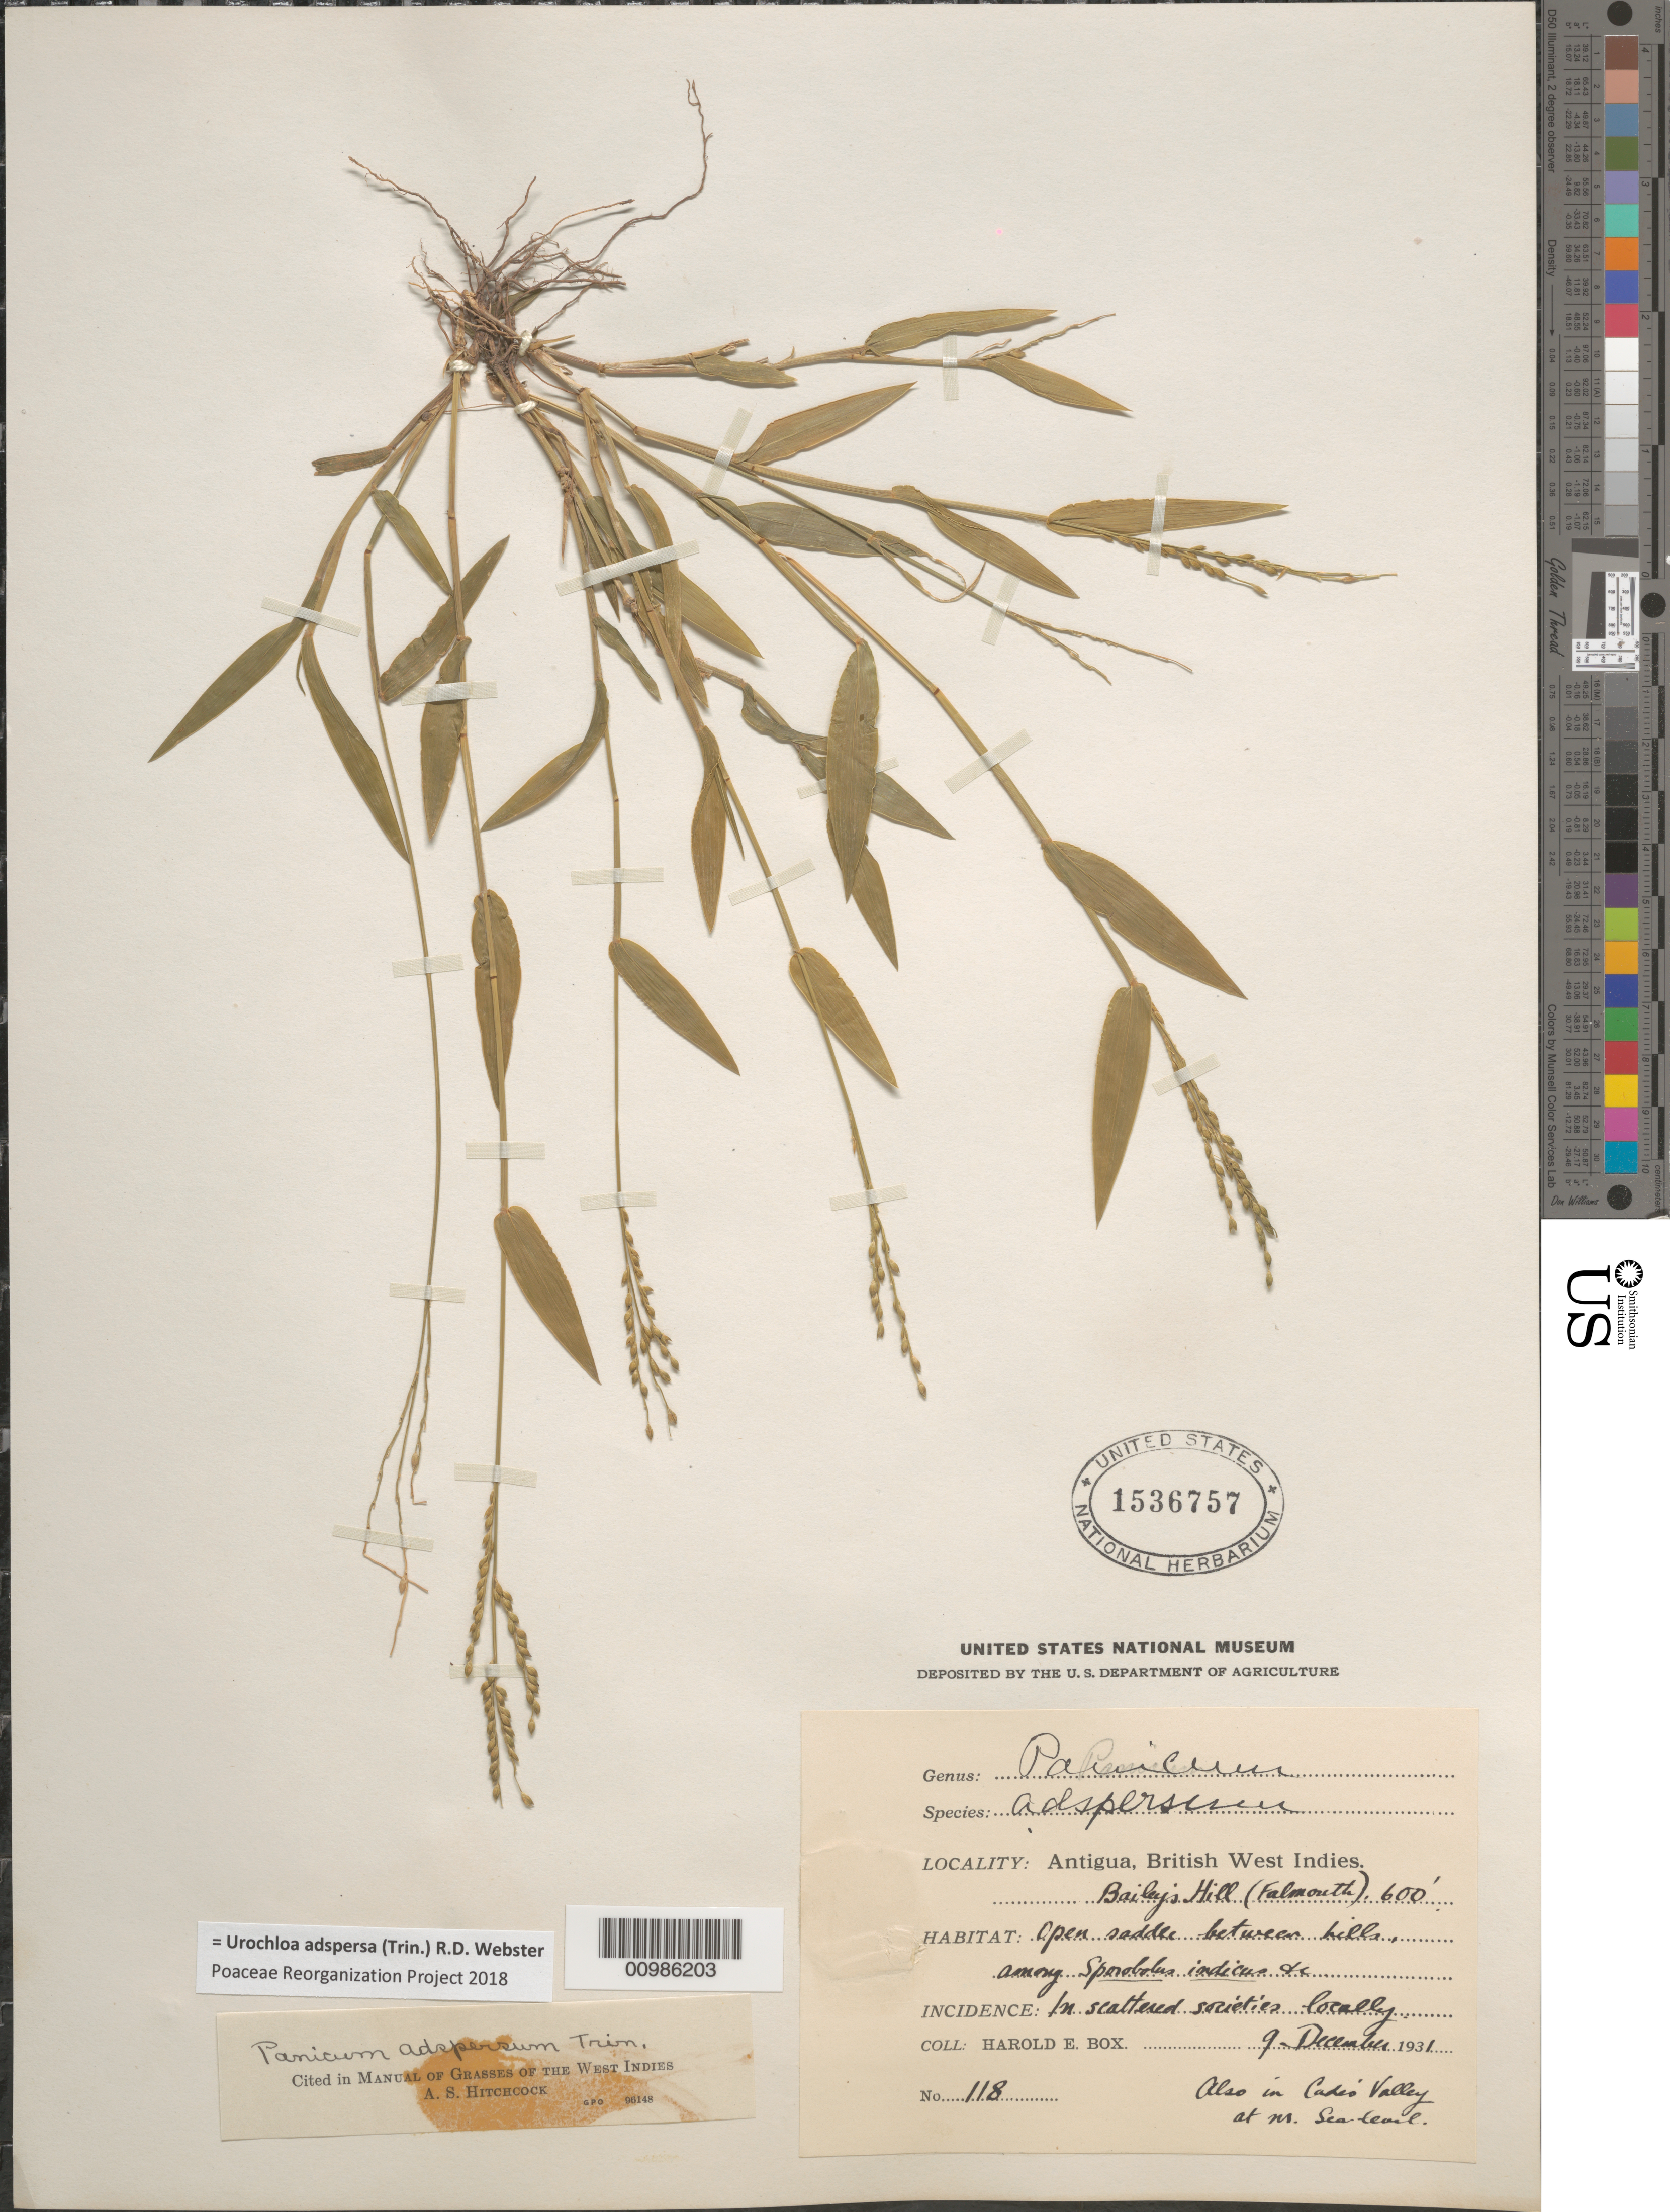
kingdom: Plantae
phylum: Tracheophyta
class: Liliopsida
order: Poales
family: Poaceae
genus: Brachiaria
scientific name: Brachiaria echinulata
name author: (Mez) Parodi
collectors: H. E. Box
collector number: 118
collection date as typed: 09 Dec 1931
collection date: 1931-12-09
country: Antigua and Barbuda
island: Antigua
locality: Falmouth, Bailey's Hill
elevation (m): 183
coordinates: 0 N, 0 E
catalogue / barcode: US 1536757